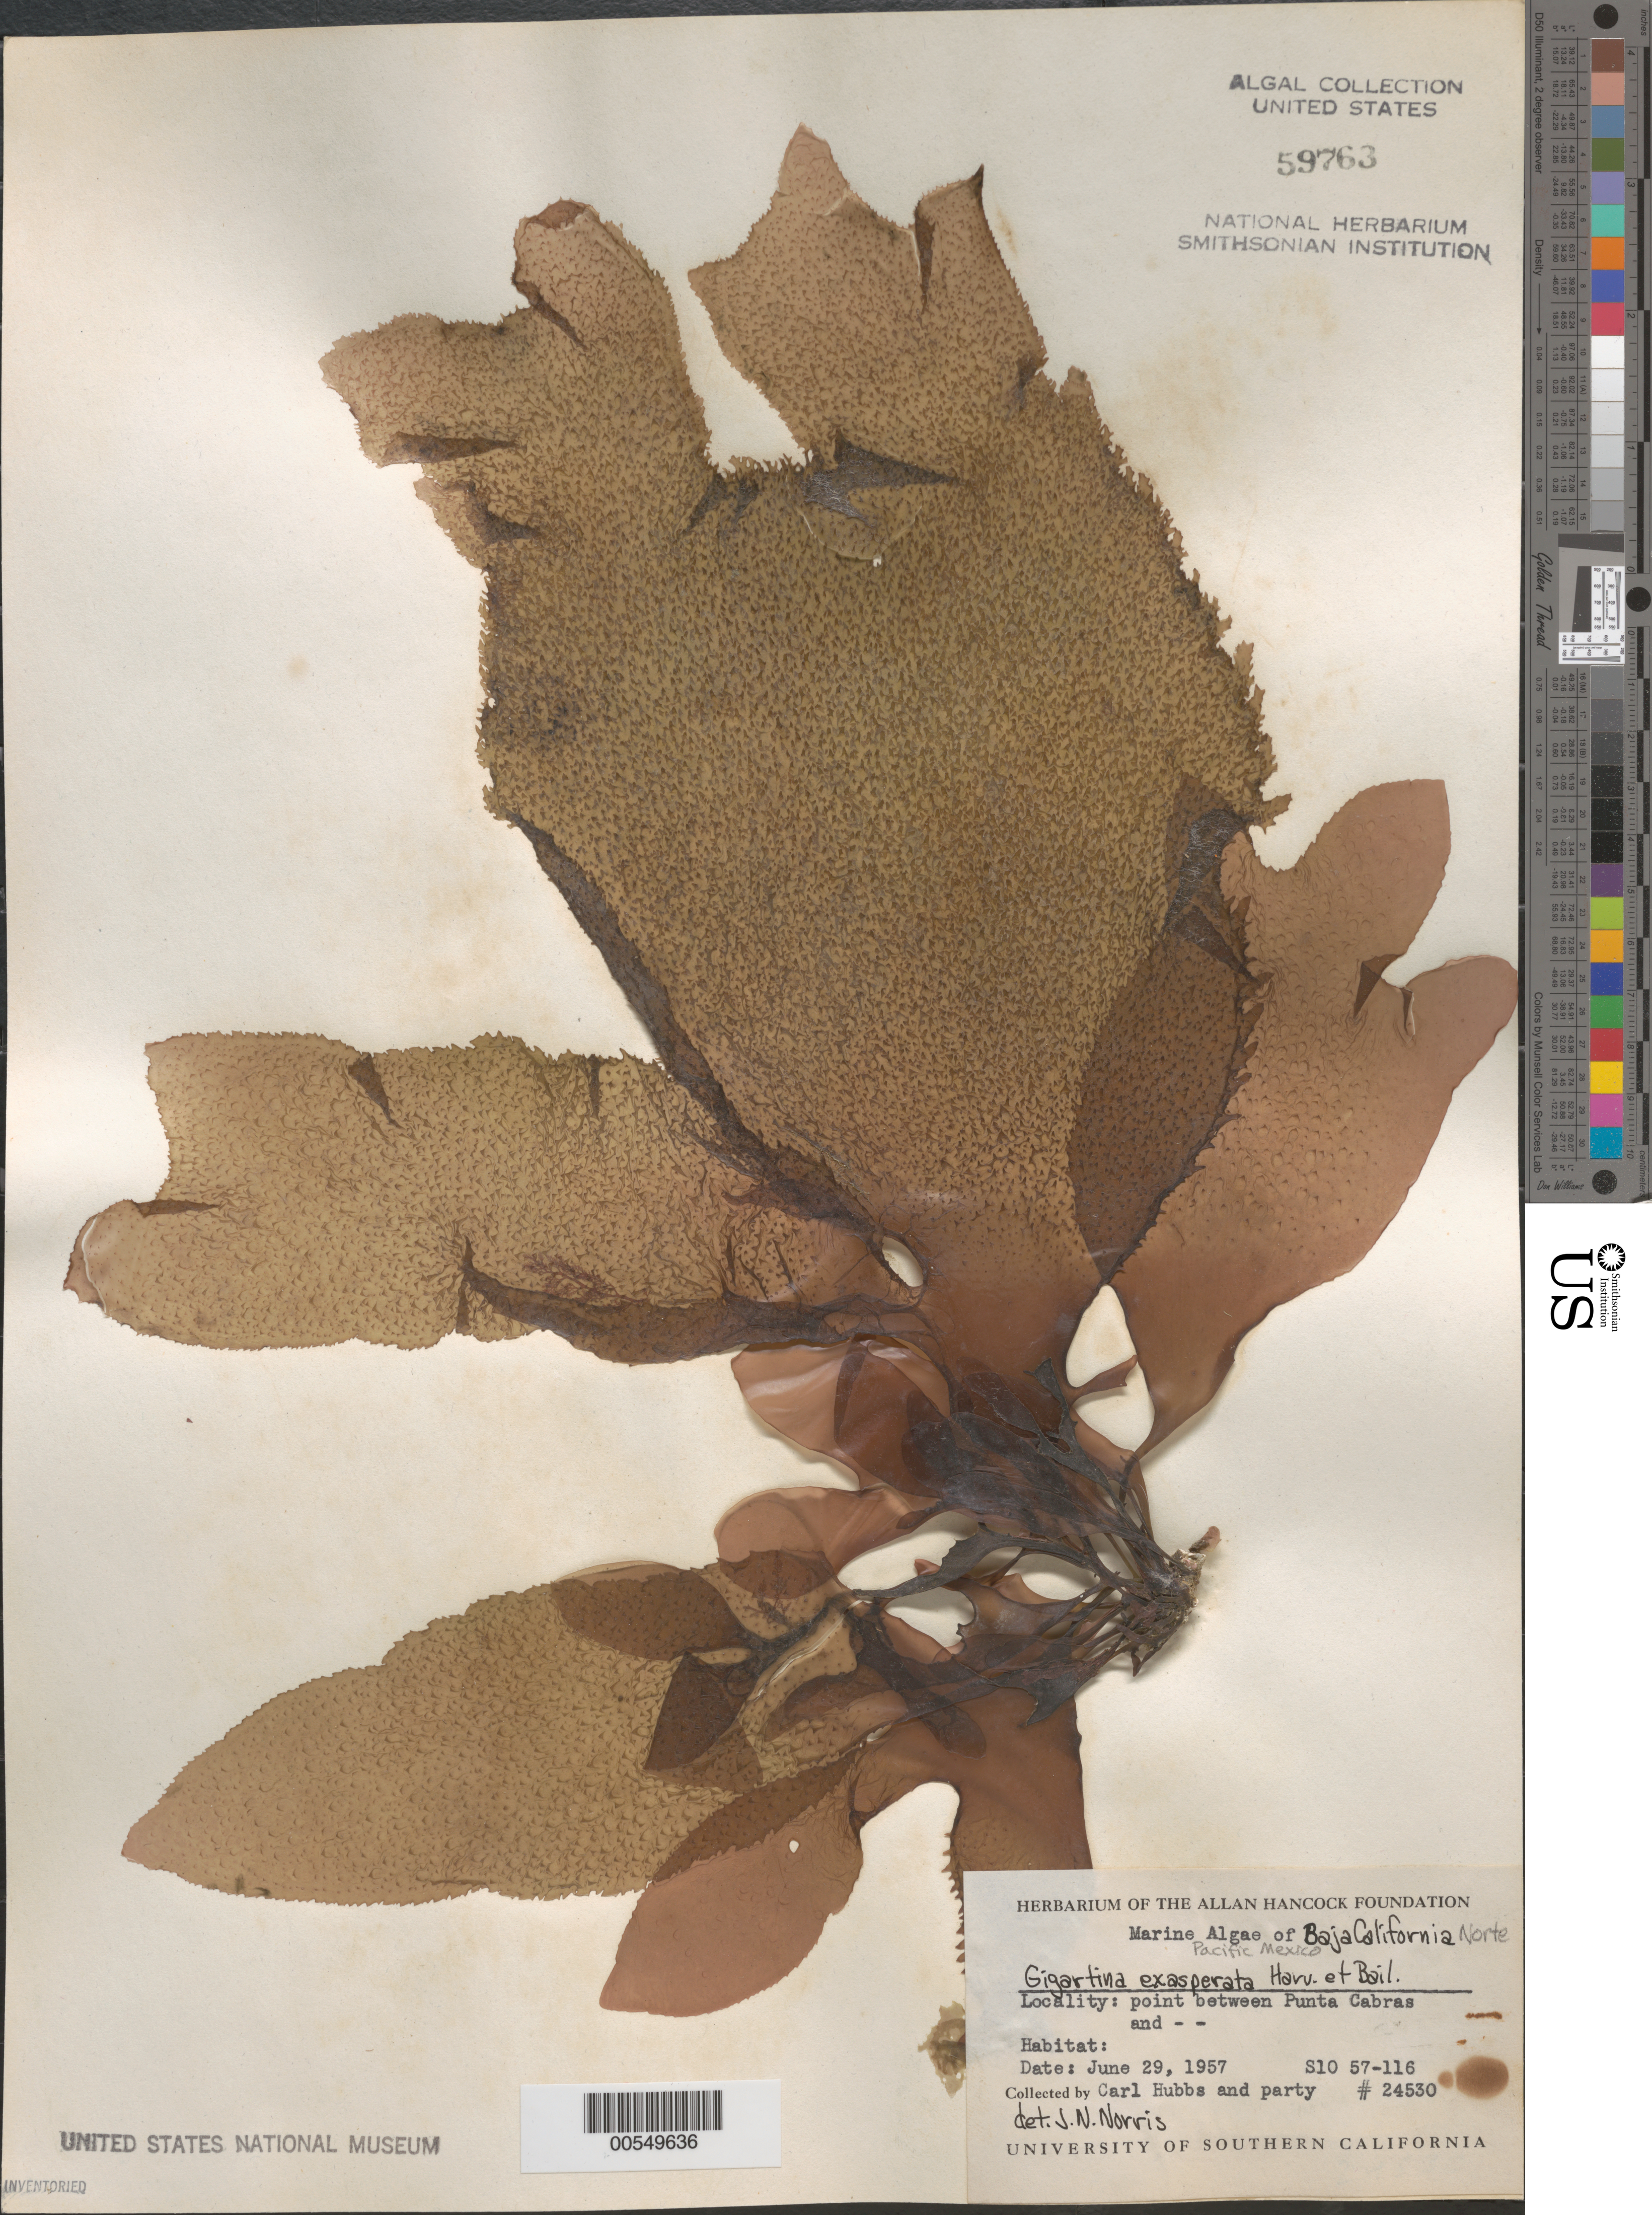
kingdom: Plantae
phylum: Rhodophyta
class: Florideophyceae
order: Gigartinales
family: Gigartinaceae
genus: Chondracanthus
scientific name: Chondracanthus exasperatus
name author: (Harv. & J. Bailey) J.R. Hughey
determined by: Algae name updating Project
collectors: C. Hubbs & et al.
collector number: EYD 24530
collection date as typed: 29 Jun 1957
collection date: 1957-06-29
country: Mexico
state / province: Baja California Norte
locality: Near Punta Cabras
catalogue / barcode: US 59763